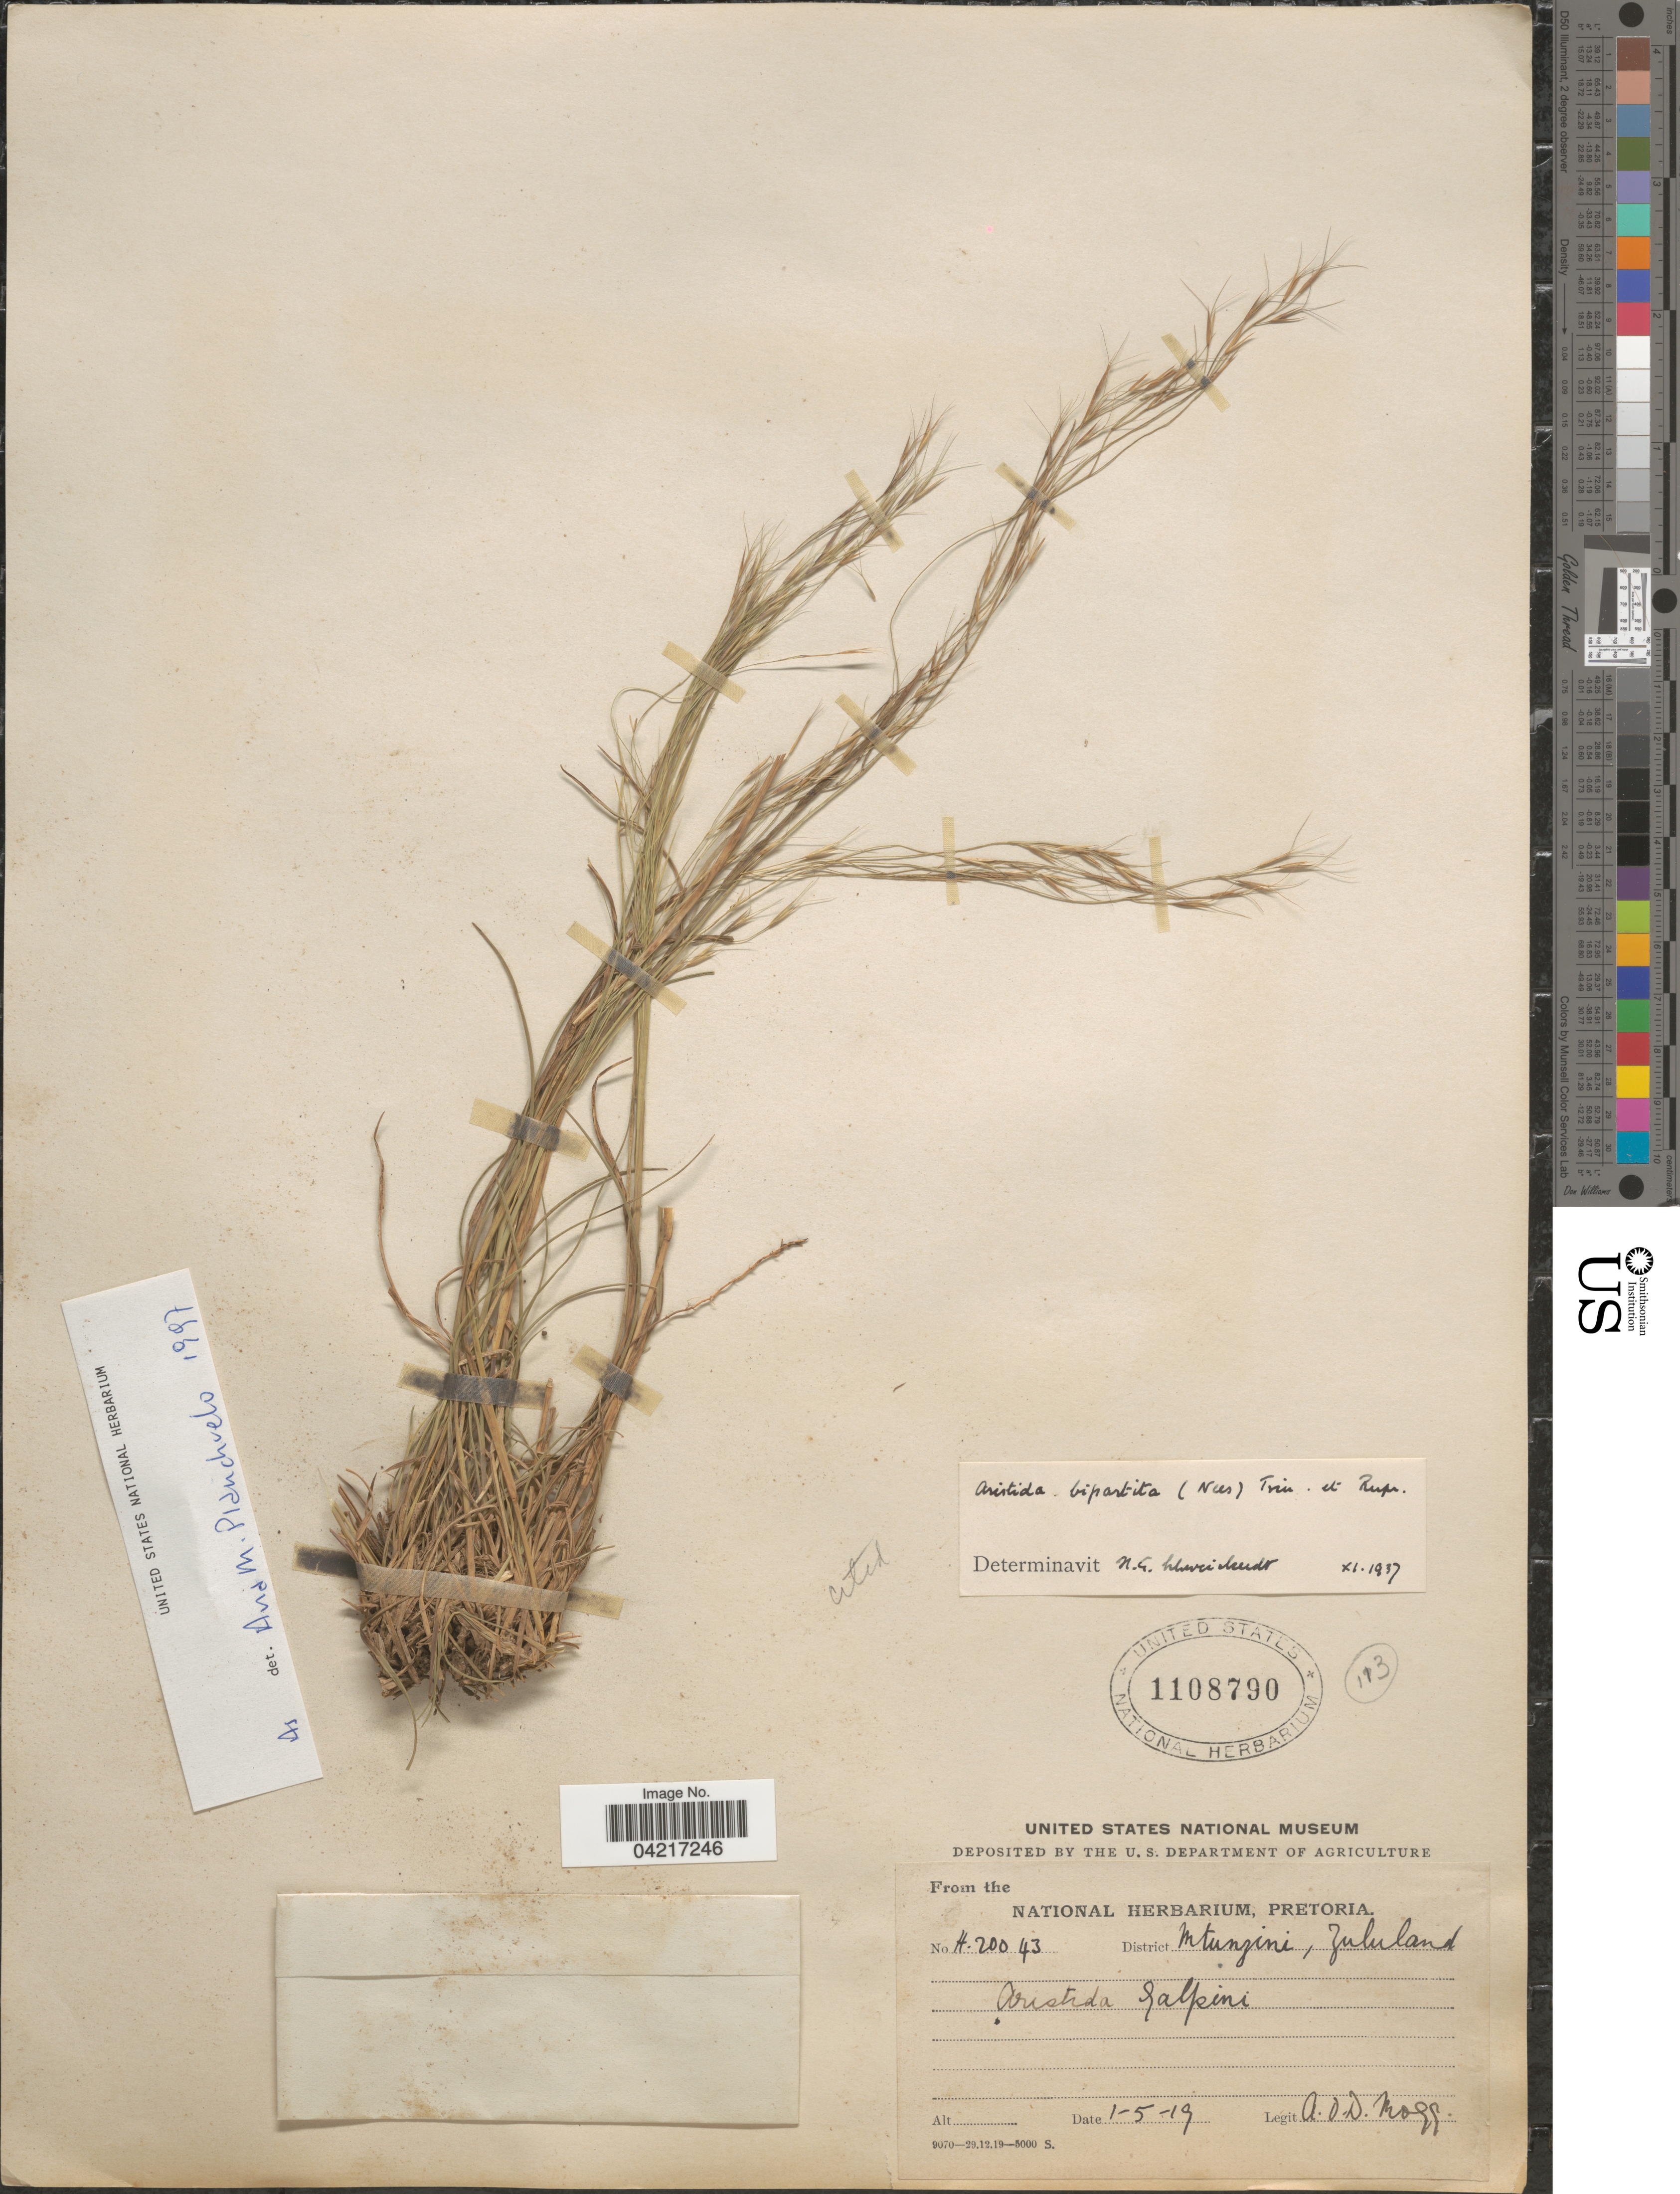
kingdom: Plantae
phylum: Tracheophyta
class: Liliopsida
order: Poales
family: Poaceae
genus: Aristida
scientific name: Aristida bipartita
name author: (Nees) Trin. & Rupr.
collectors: A. O. Mogg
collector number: H.200 43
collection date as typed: Transcribed d/m/y: 1/5/19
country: South Africa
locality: District Mtunzini, Zululand.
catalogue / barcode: US 1108790